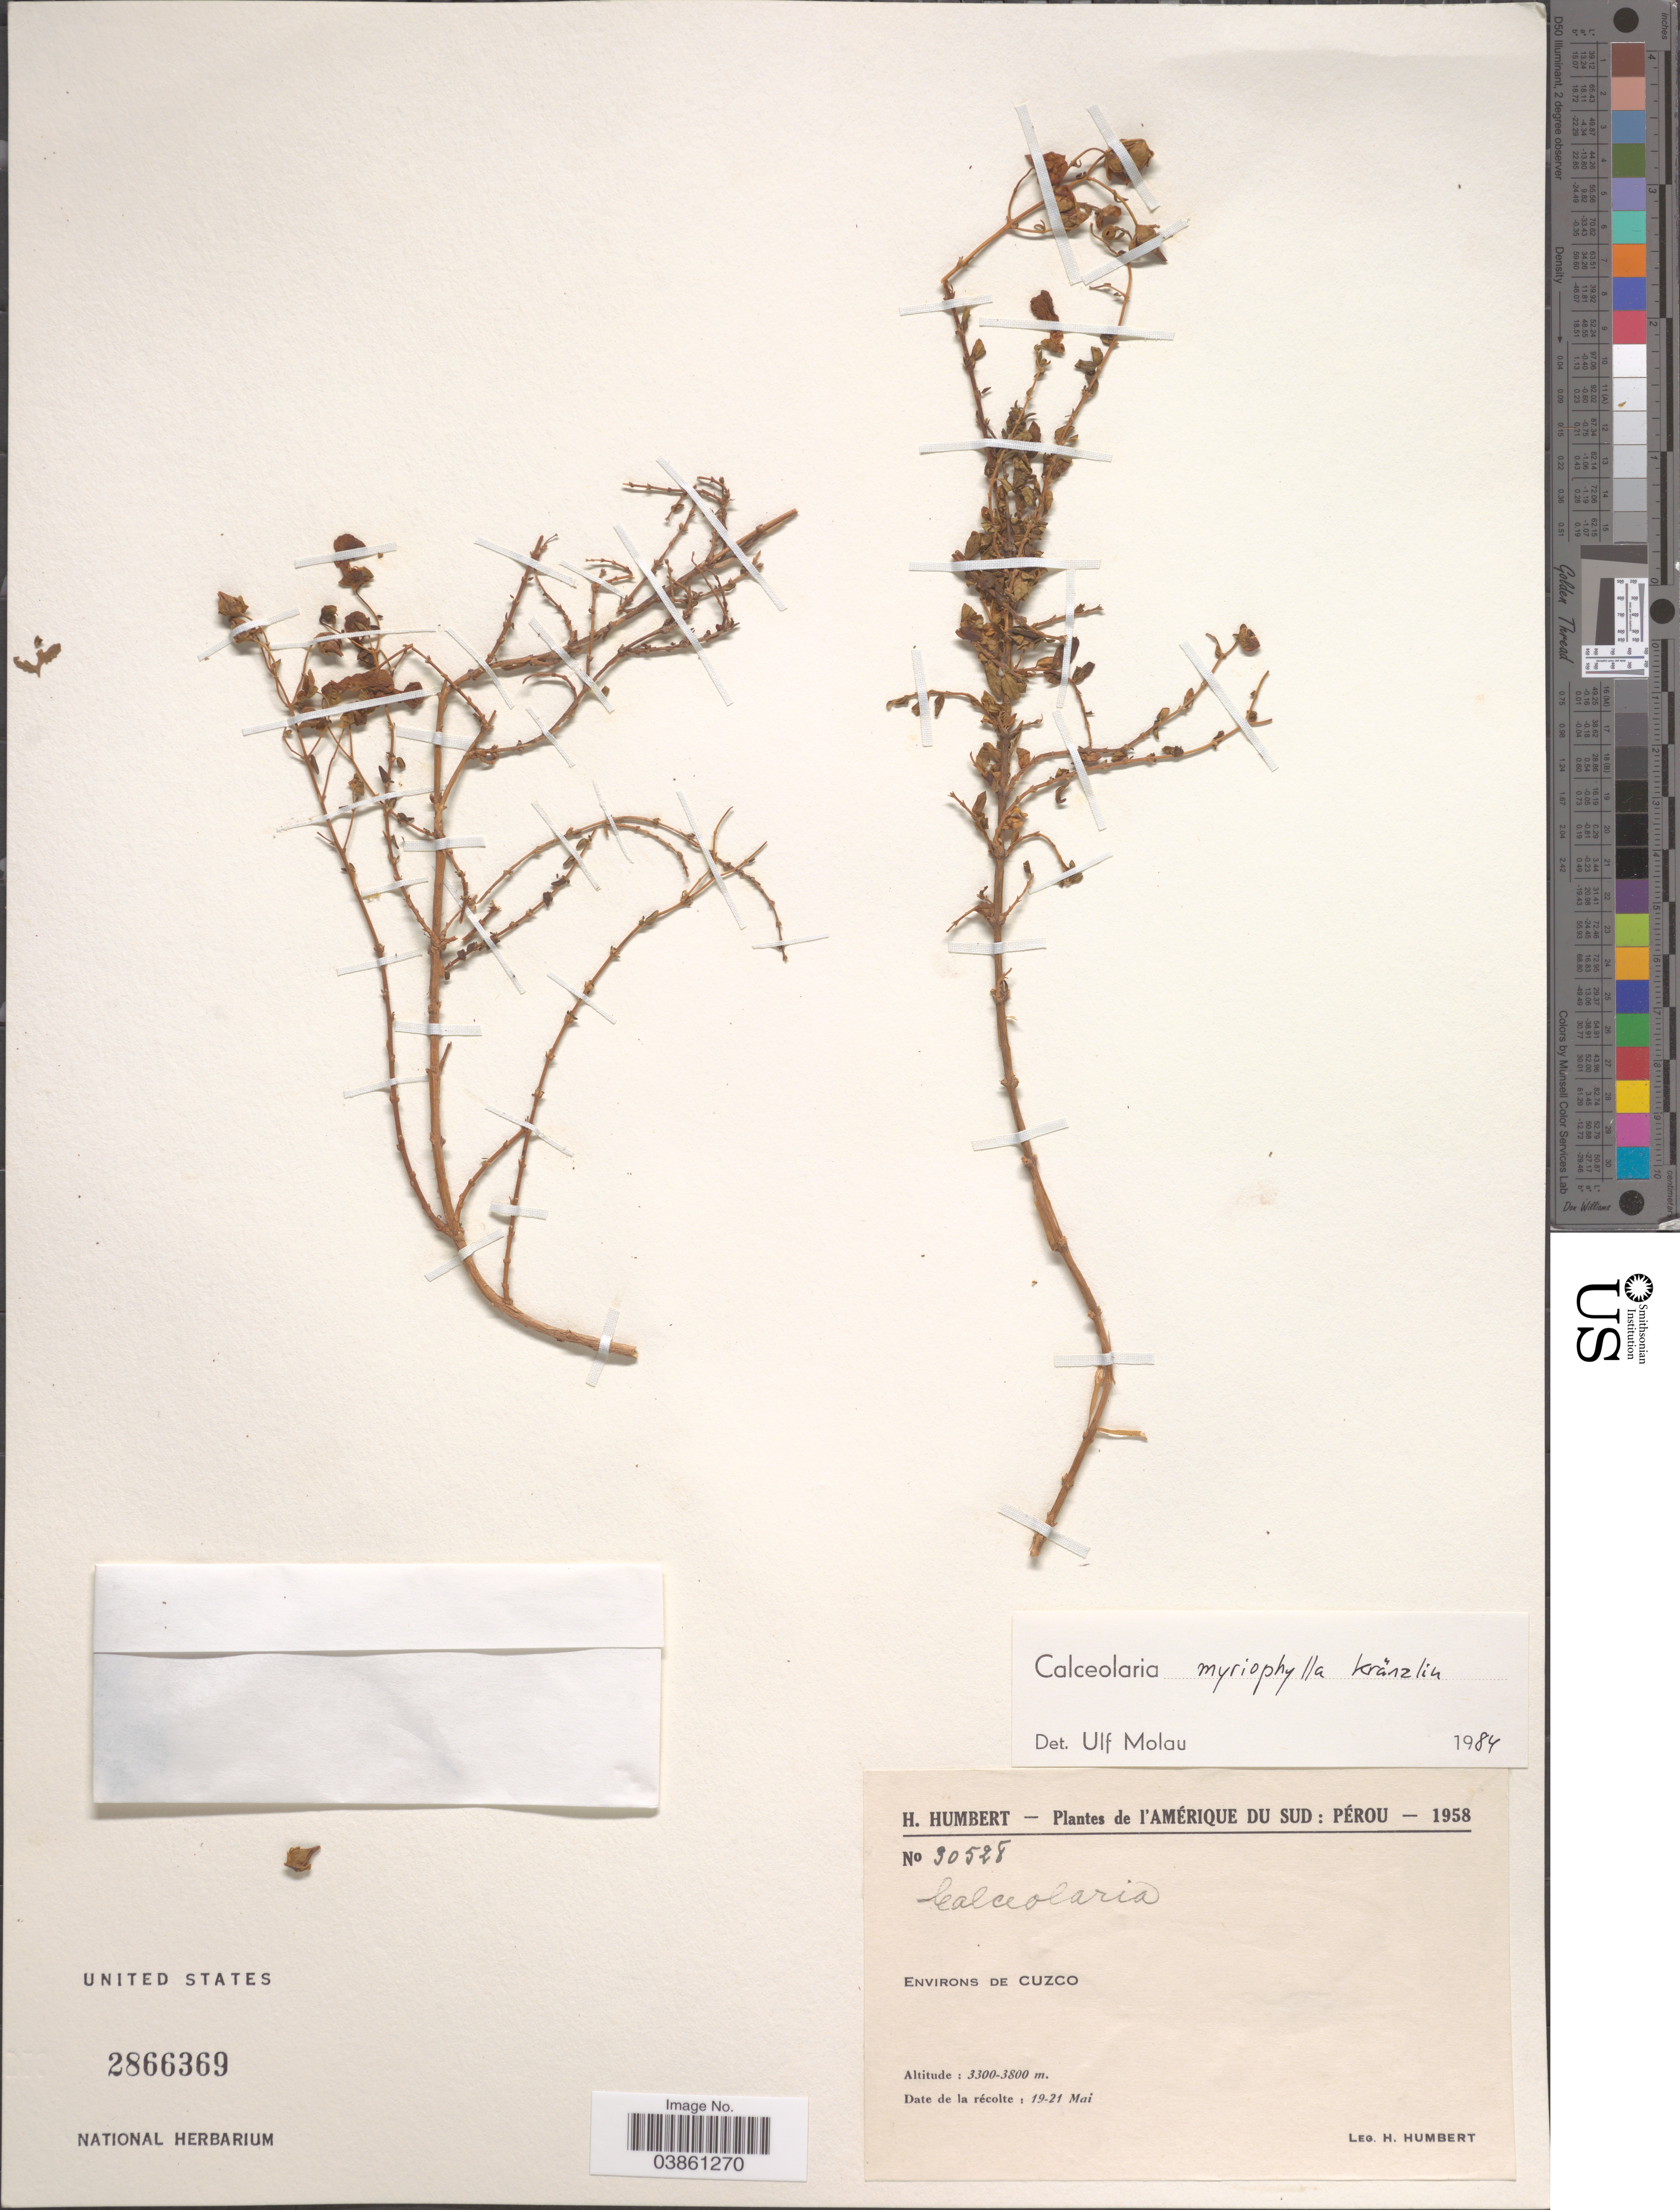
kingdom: Plantae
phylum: Tracheophyta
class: Magnoliopsida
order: Lamiales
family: Calceolariaceae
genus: Calceolaria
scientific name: Calceolaria myriophylla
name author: Kraenzl.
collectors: H. Humbert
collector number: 30528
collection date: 1958-05-19/1958-05-21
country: Peru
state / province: Cusco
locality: Environs de Cuzco.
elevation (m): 3300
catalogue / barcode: US 2866369